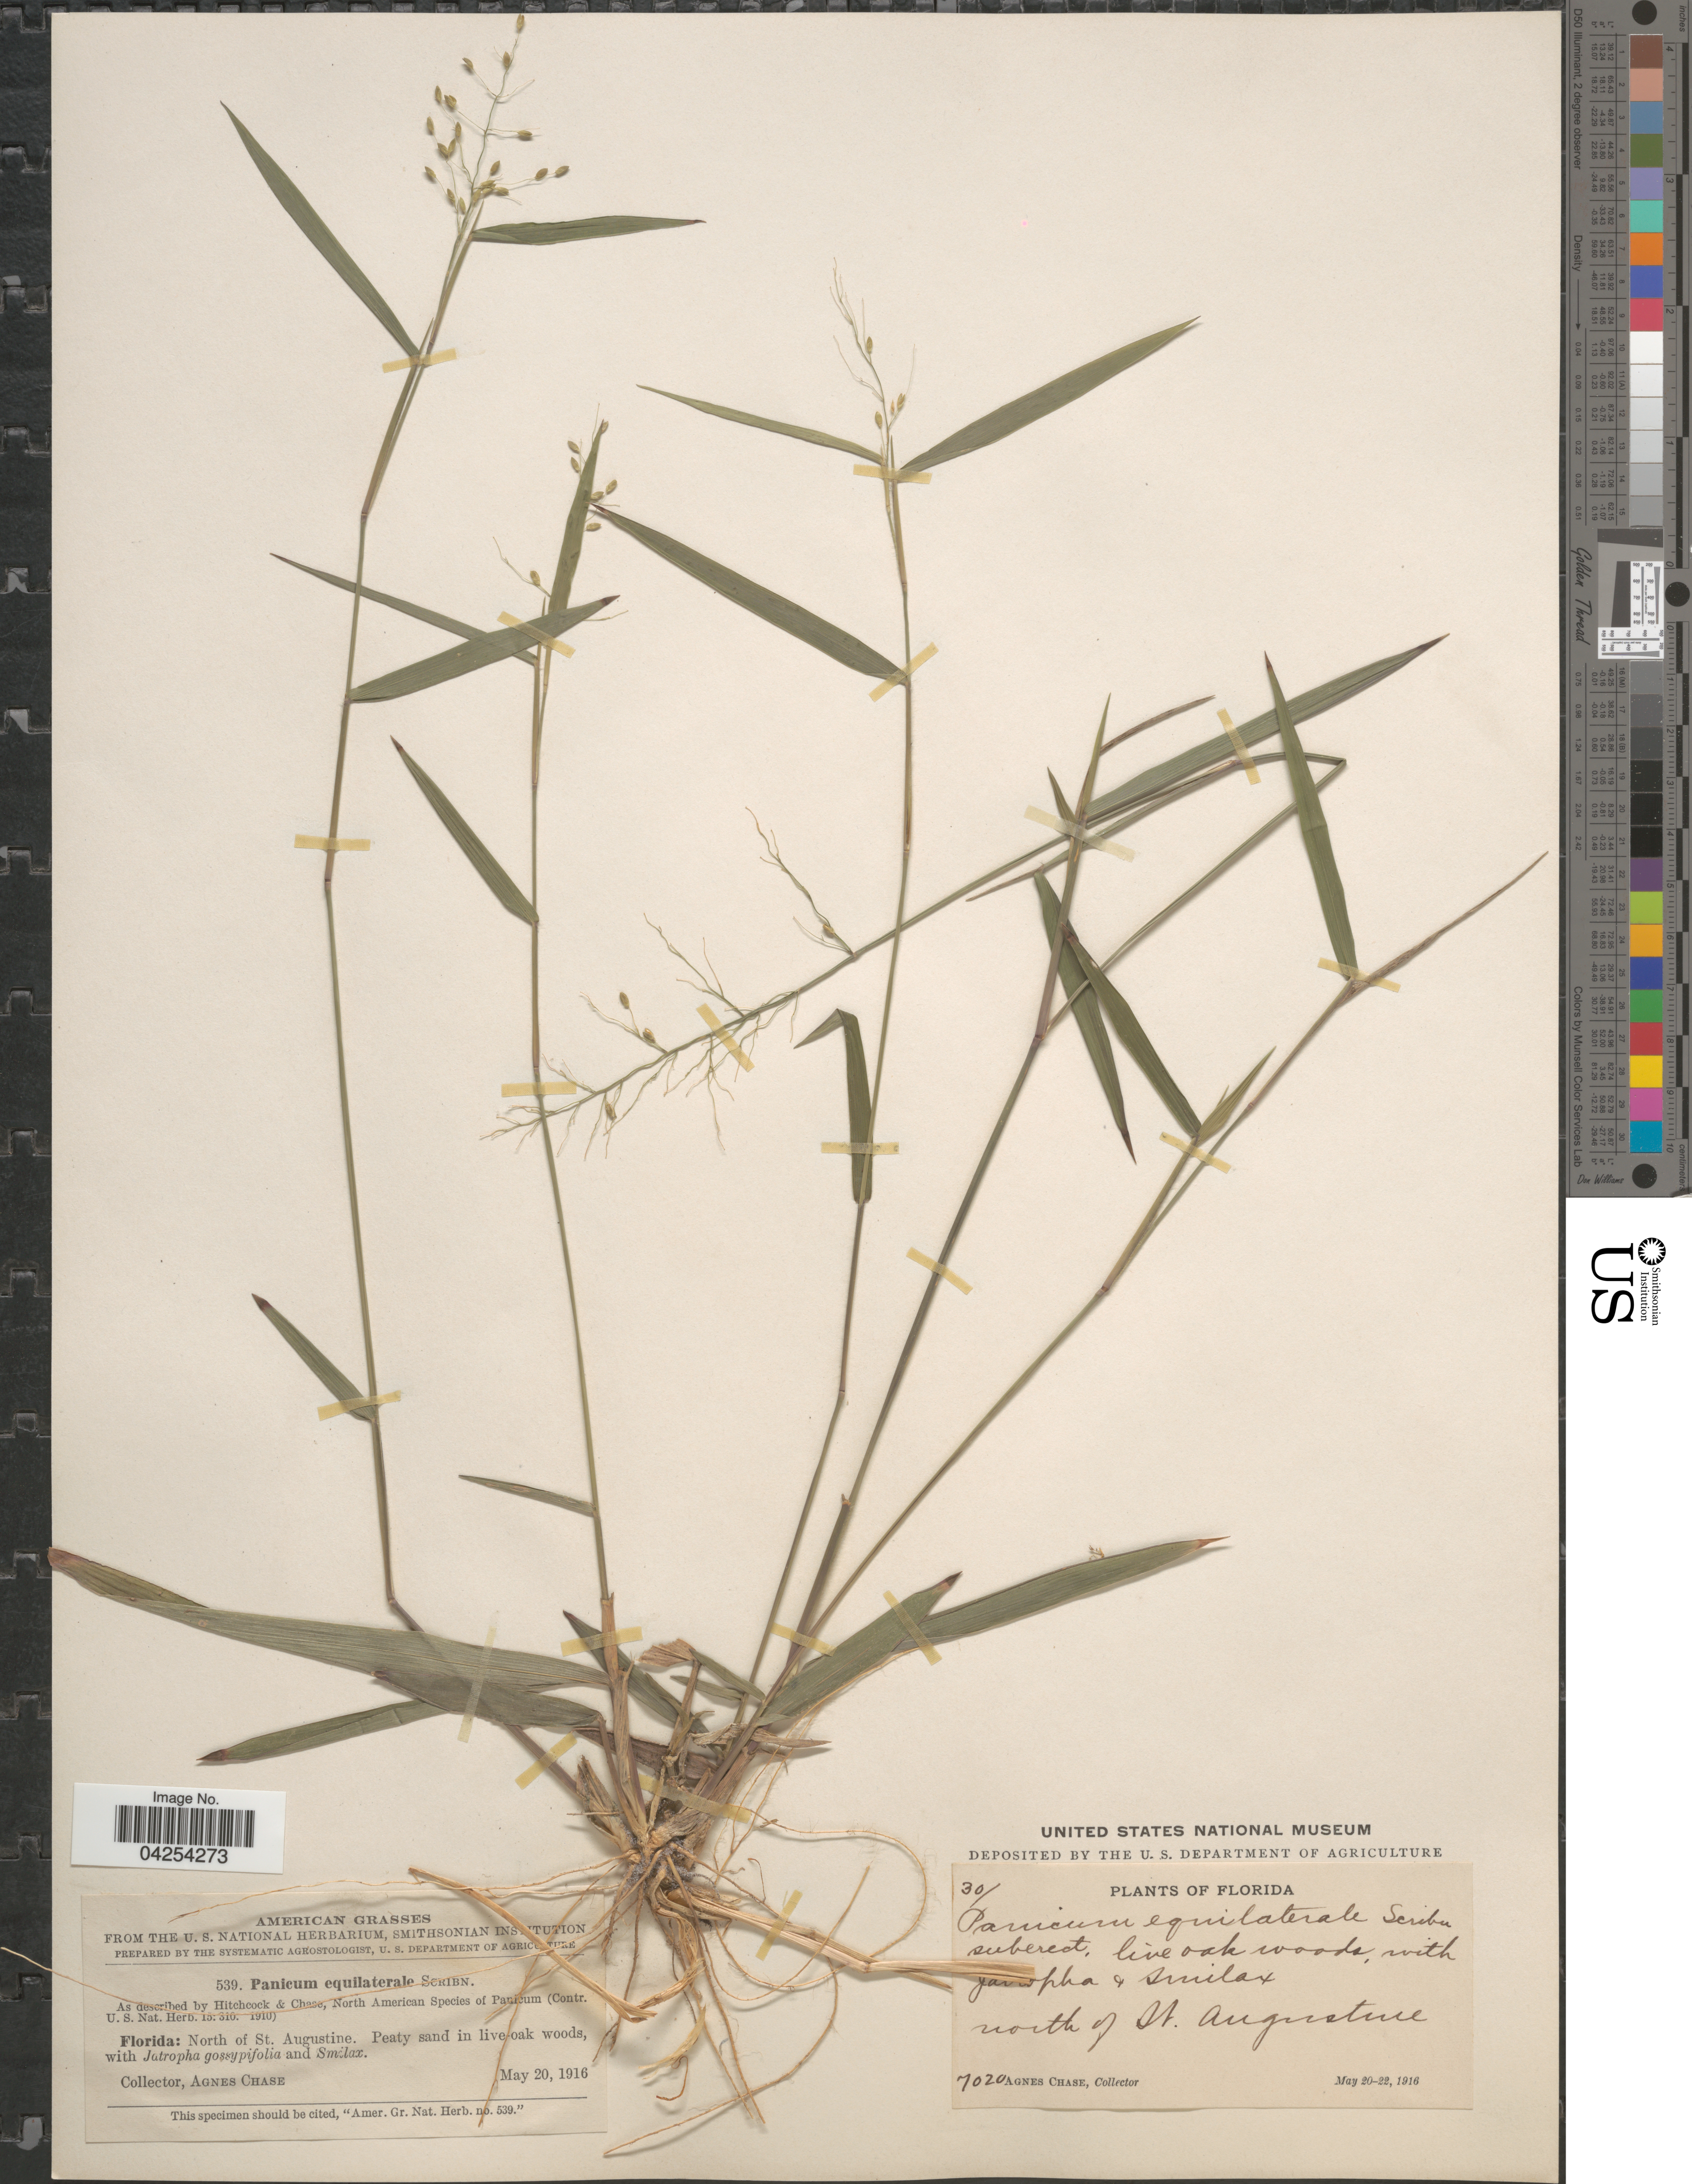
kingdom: Plantae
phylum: Tracheophyta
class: Liliopsida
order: Poales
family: Poaceae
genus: Dichanthelium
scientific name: Dichanthelium commutatum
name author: (Schult.) Gould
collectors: A. Chase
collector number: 7020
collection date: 1916-05-20/1916-05-22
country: United States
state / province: Florida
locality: North of St. Augustine.